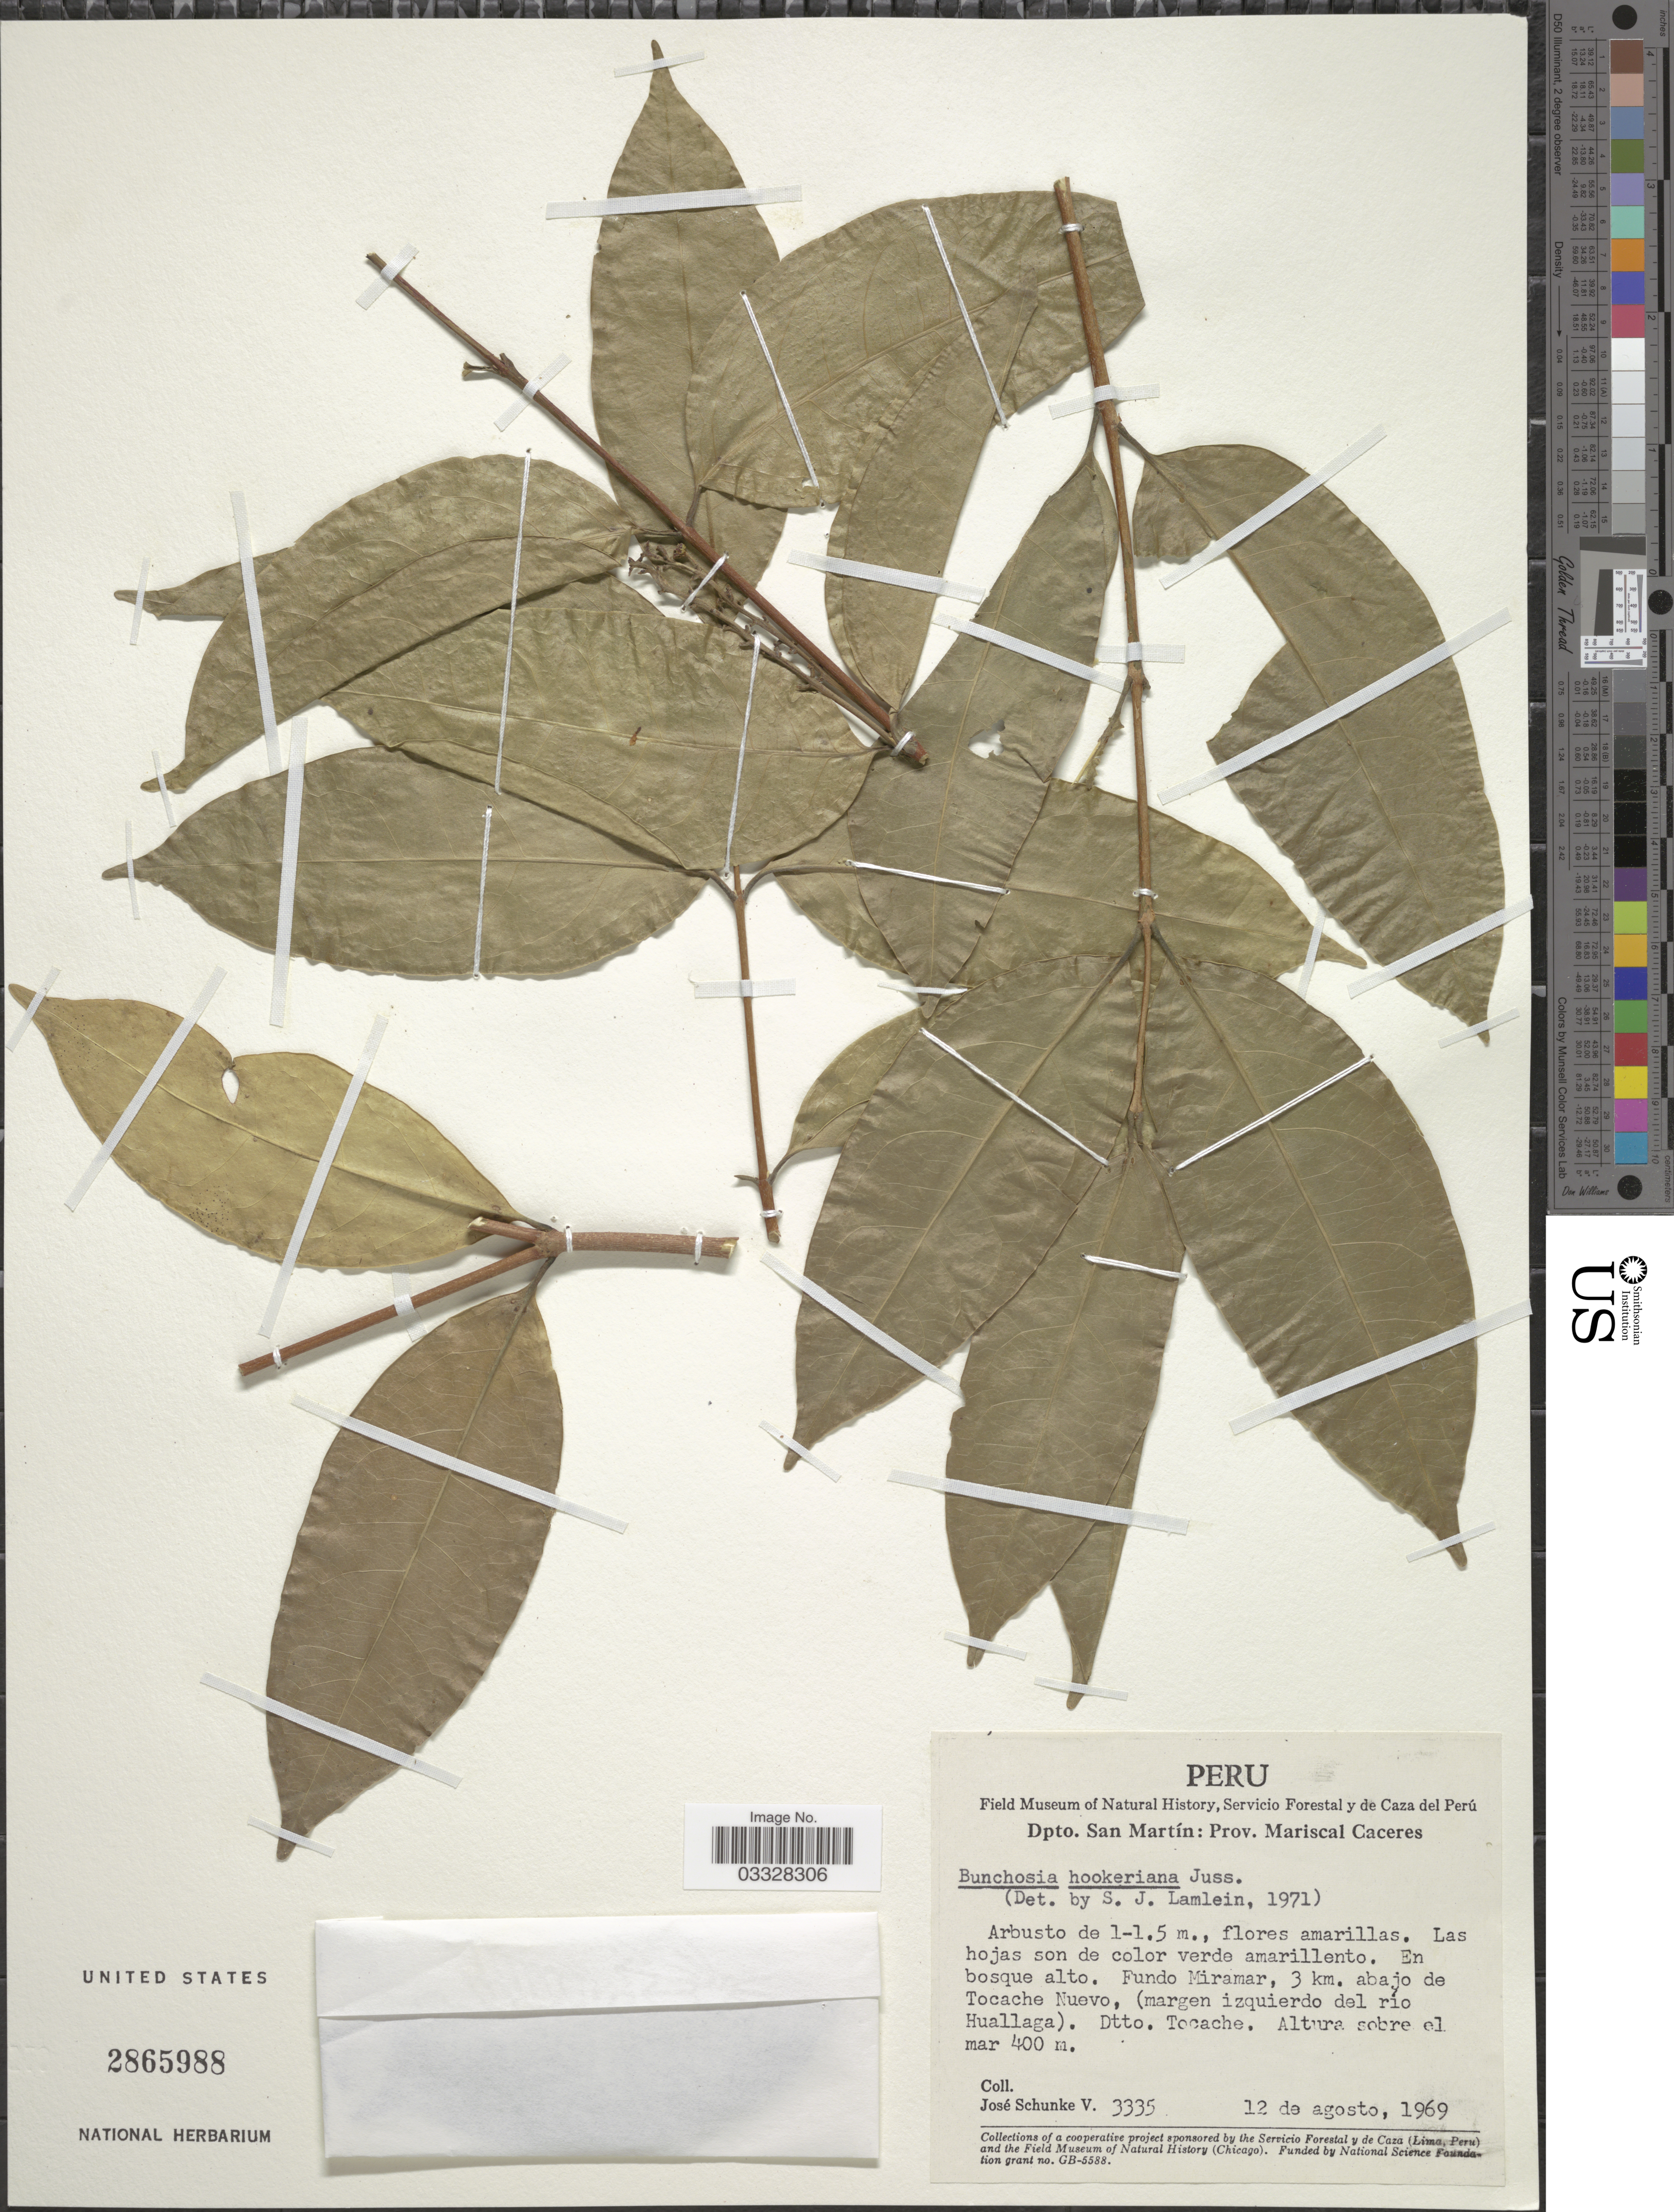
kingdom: Plantae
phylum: Tracheophyta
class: Magnoliopsida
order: Malpighiales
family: Malpighiaceae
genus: Bunchosia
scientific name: Bunchosia hookeriana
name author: A. Juss.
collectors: J. Schunke Vigo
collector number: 3335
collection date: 1969-08-12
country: Peru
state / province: San Martín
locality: Dpto. San Martín: Prov. Mariscal Caceres. En bosque alto. Fundo Miramar, 3 km. abajo de Tocache Nuevo, (margen izquierdo del río Huallaga). Dtto. Tocache.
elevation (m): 400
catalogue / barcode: US 2865988